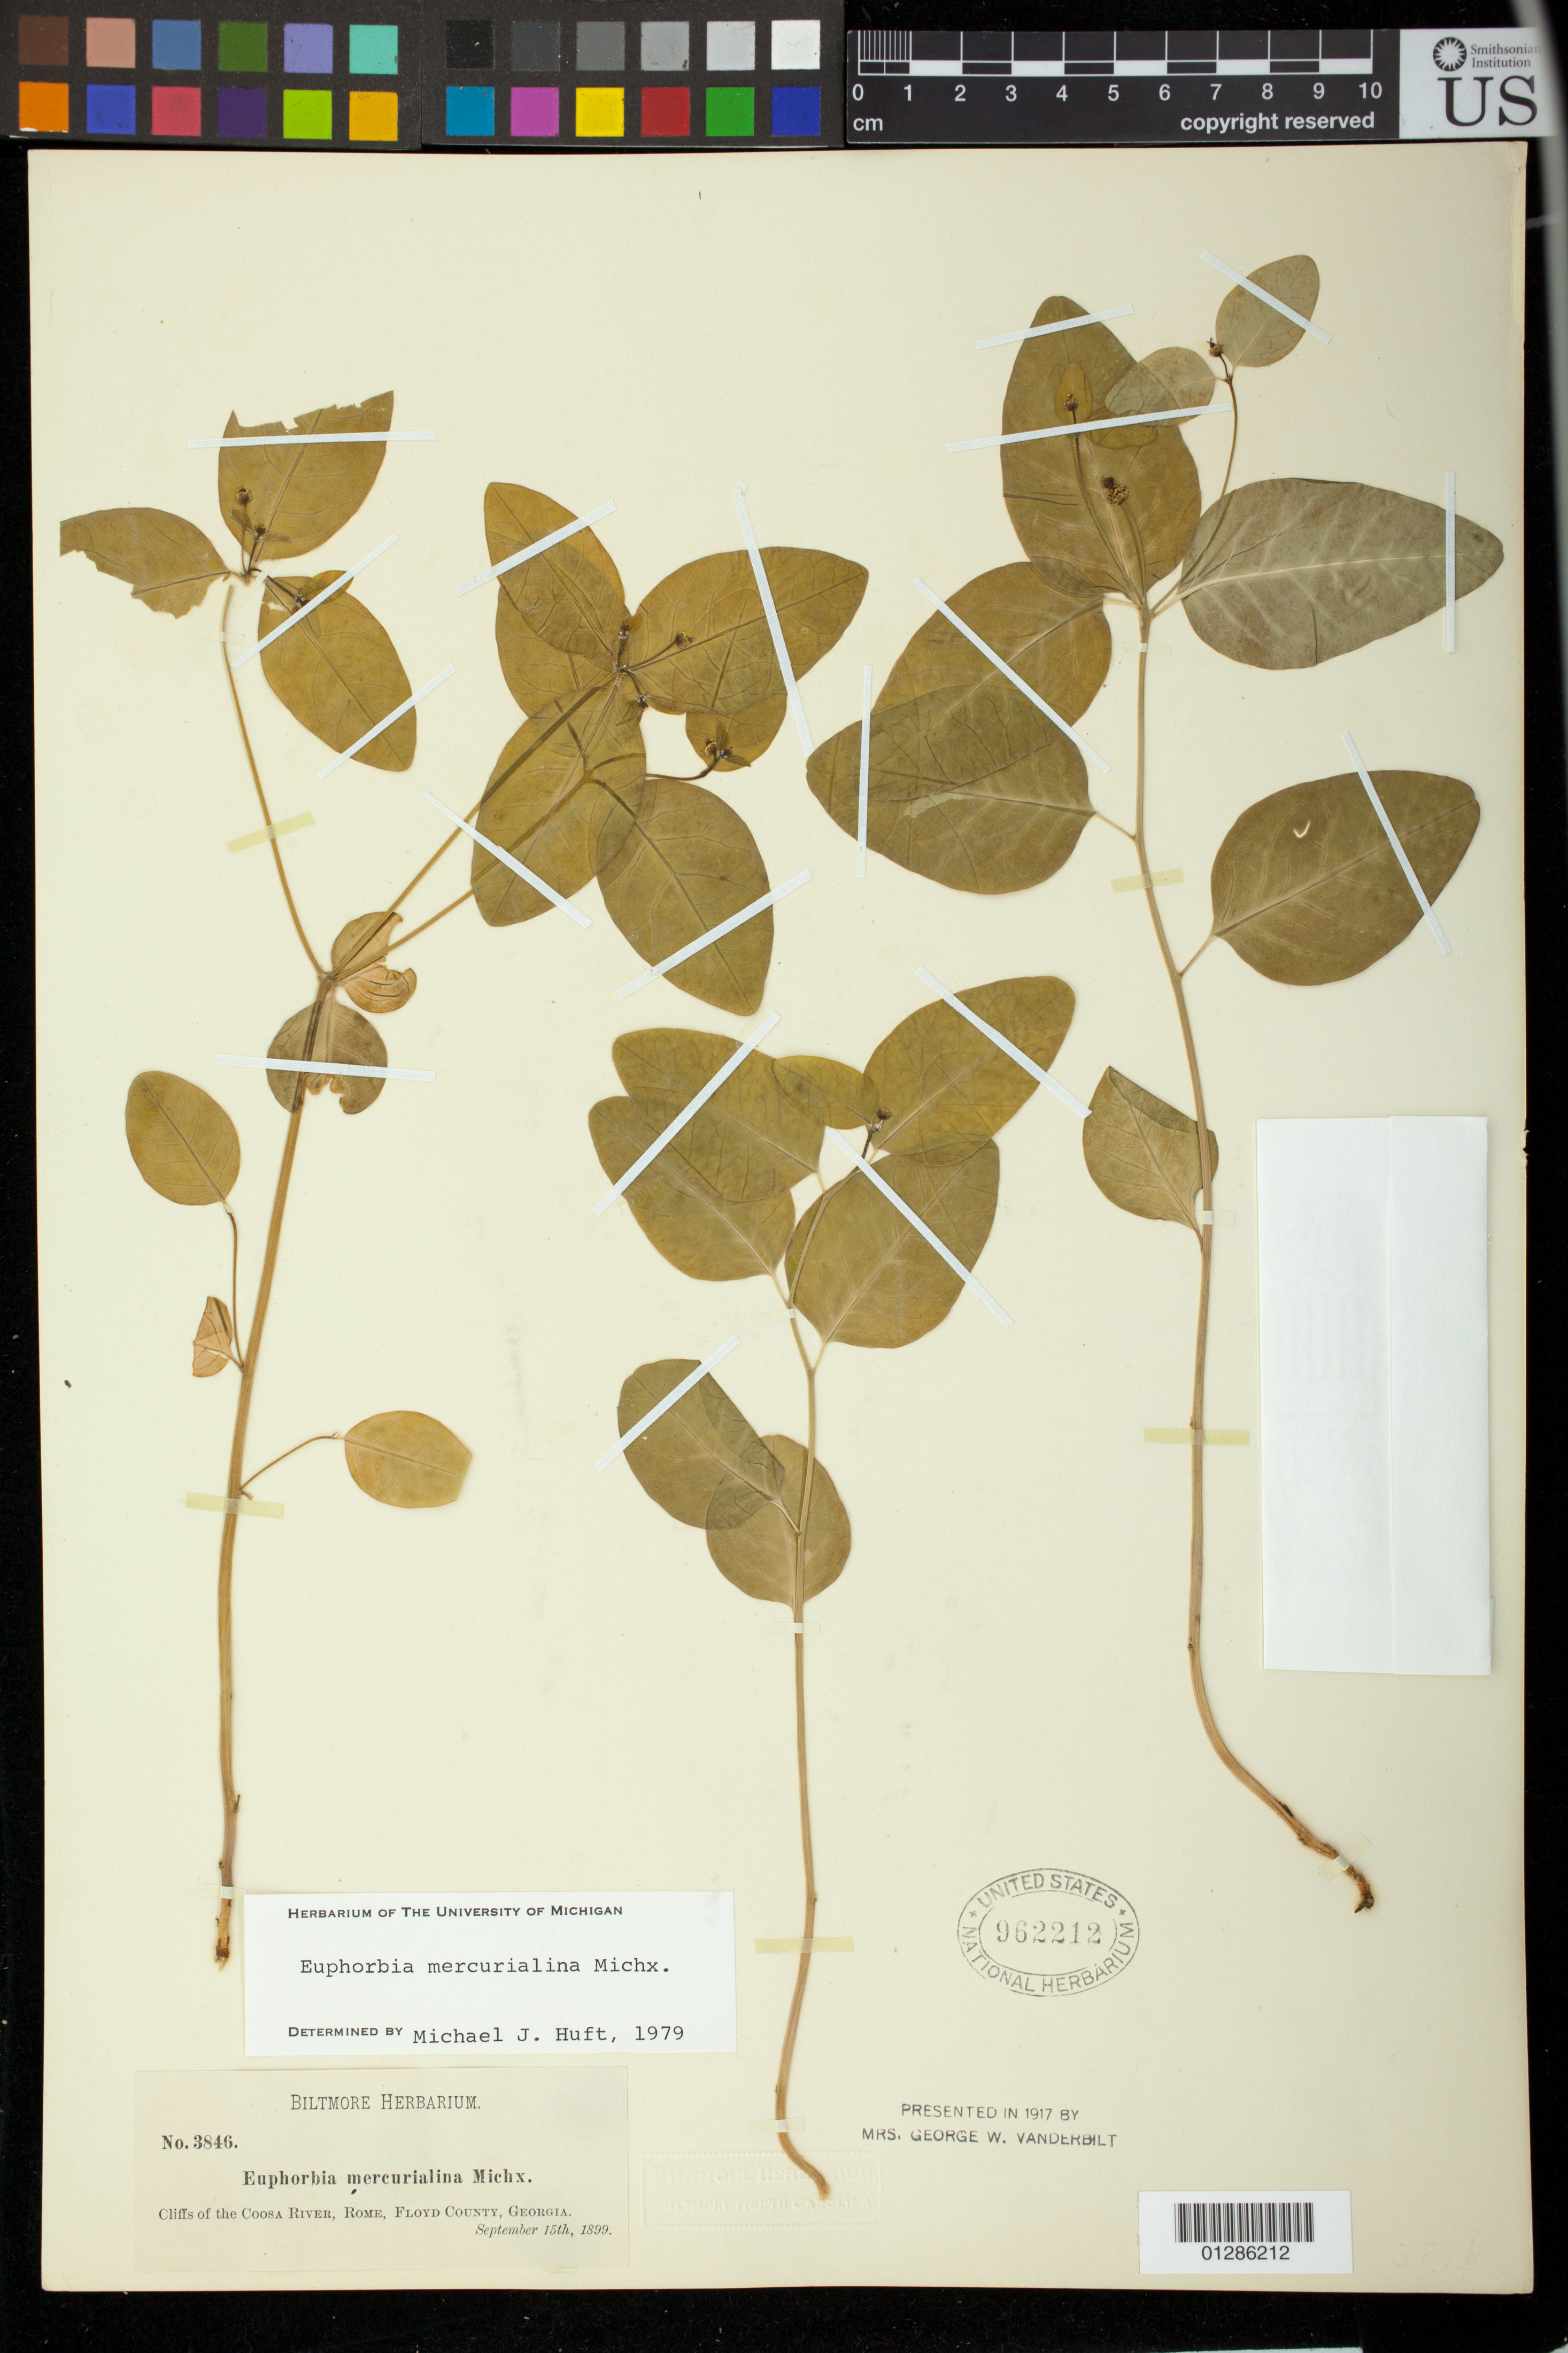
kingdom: Plantae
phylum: Tracheophyta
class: Magnoliopsida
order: Malpighiales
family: Euphorbiaceae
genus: Euphorbia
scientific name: Euphorbia mercurialina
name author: Michx.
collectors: ex herb. Biltmore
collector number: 3846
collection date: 1899-09-15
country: United States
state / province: Georgia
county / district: Floyd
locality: Cliffs of the Coosa River, Rome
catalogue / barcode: US 962212